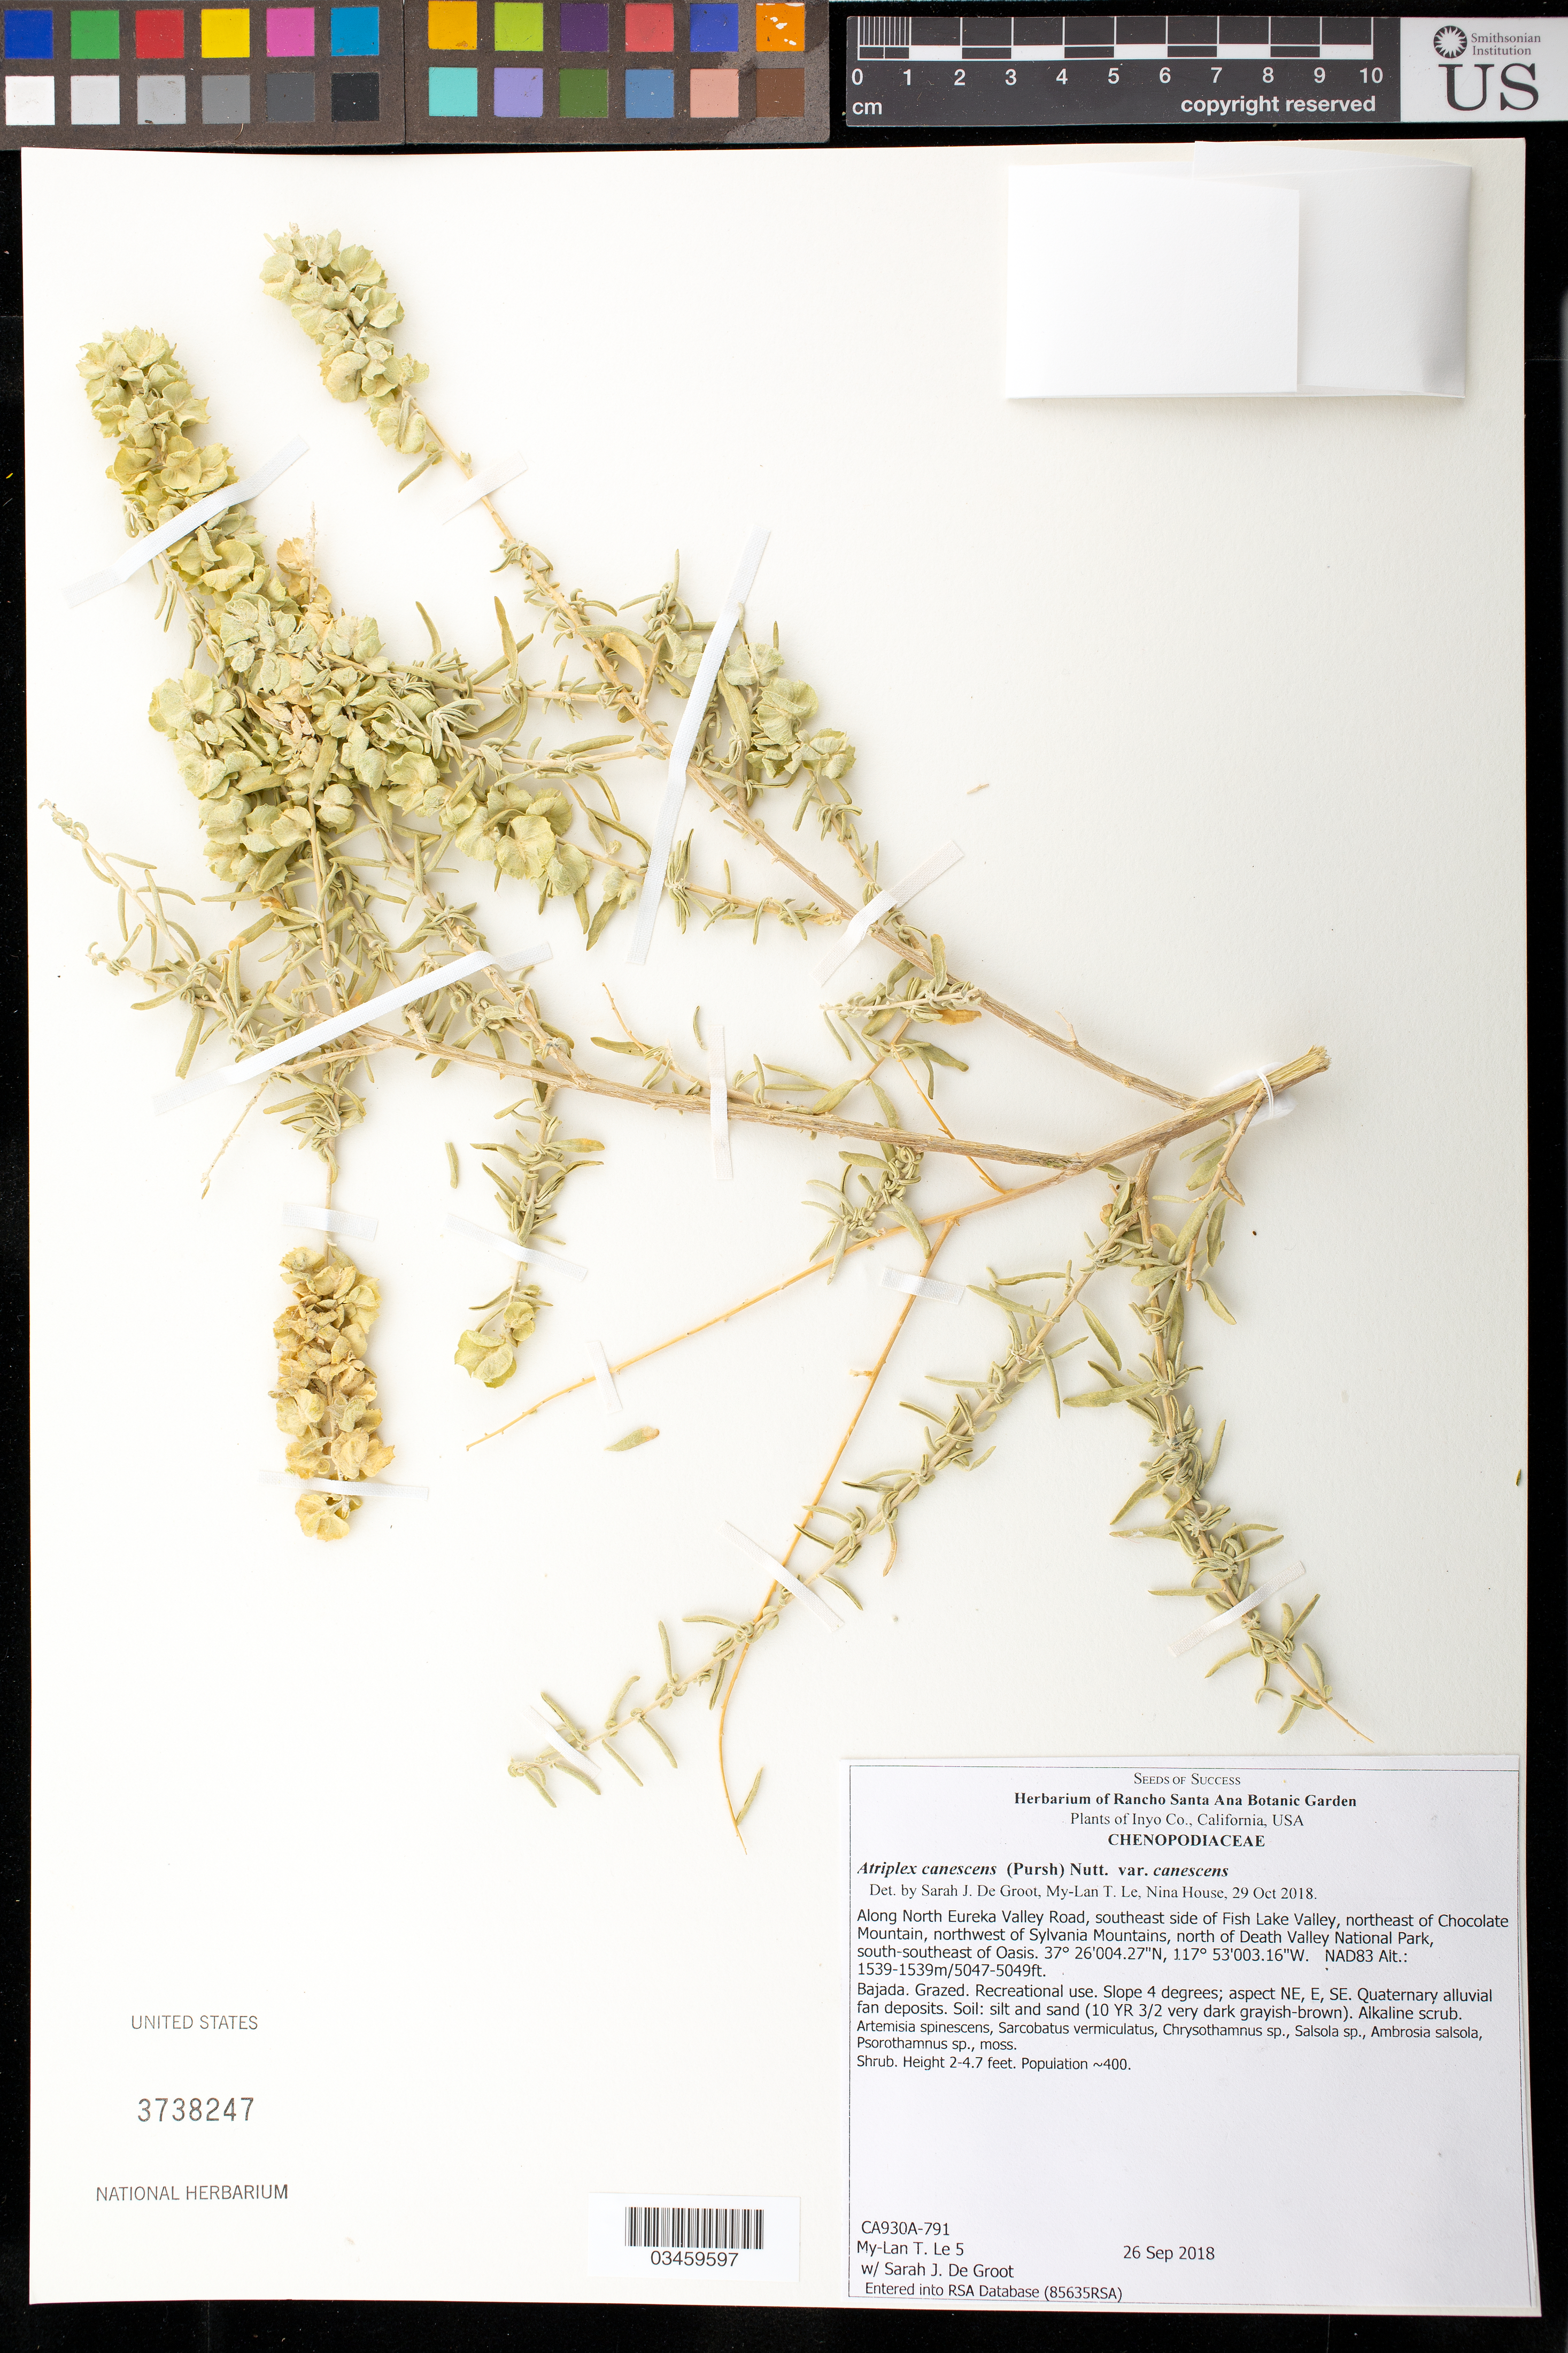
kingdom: Plantae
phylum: Tracheophyta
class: Magnoliopsida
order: Caryophyllales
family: Amaranthaceae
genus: Atriplex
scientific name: Atriplex canescens var. canescens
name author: (Pursh) Nutt.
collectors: M. Le & S. De Groot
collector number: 5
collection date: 2018-09-26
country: United States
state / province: California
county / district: Inyo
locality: Along N Eureka Valley Rd, SE side of Fish Lake Valley, NE of Chocolate Mt, NW of Sylvania Mts, N of Death Valley National Park, SSE of Oasis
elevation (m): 1539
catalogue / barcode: US 3738247